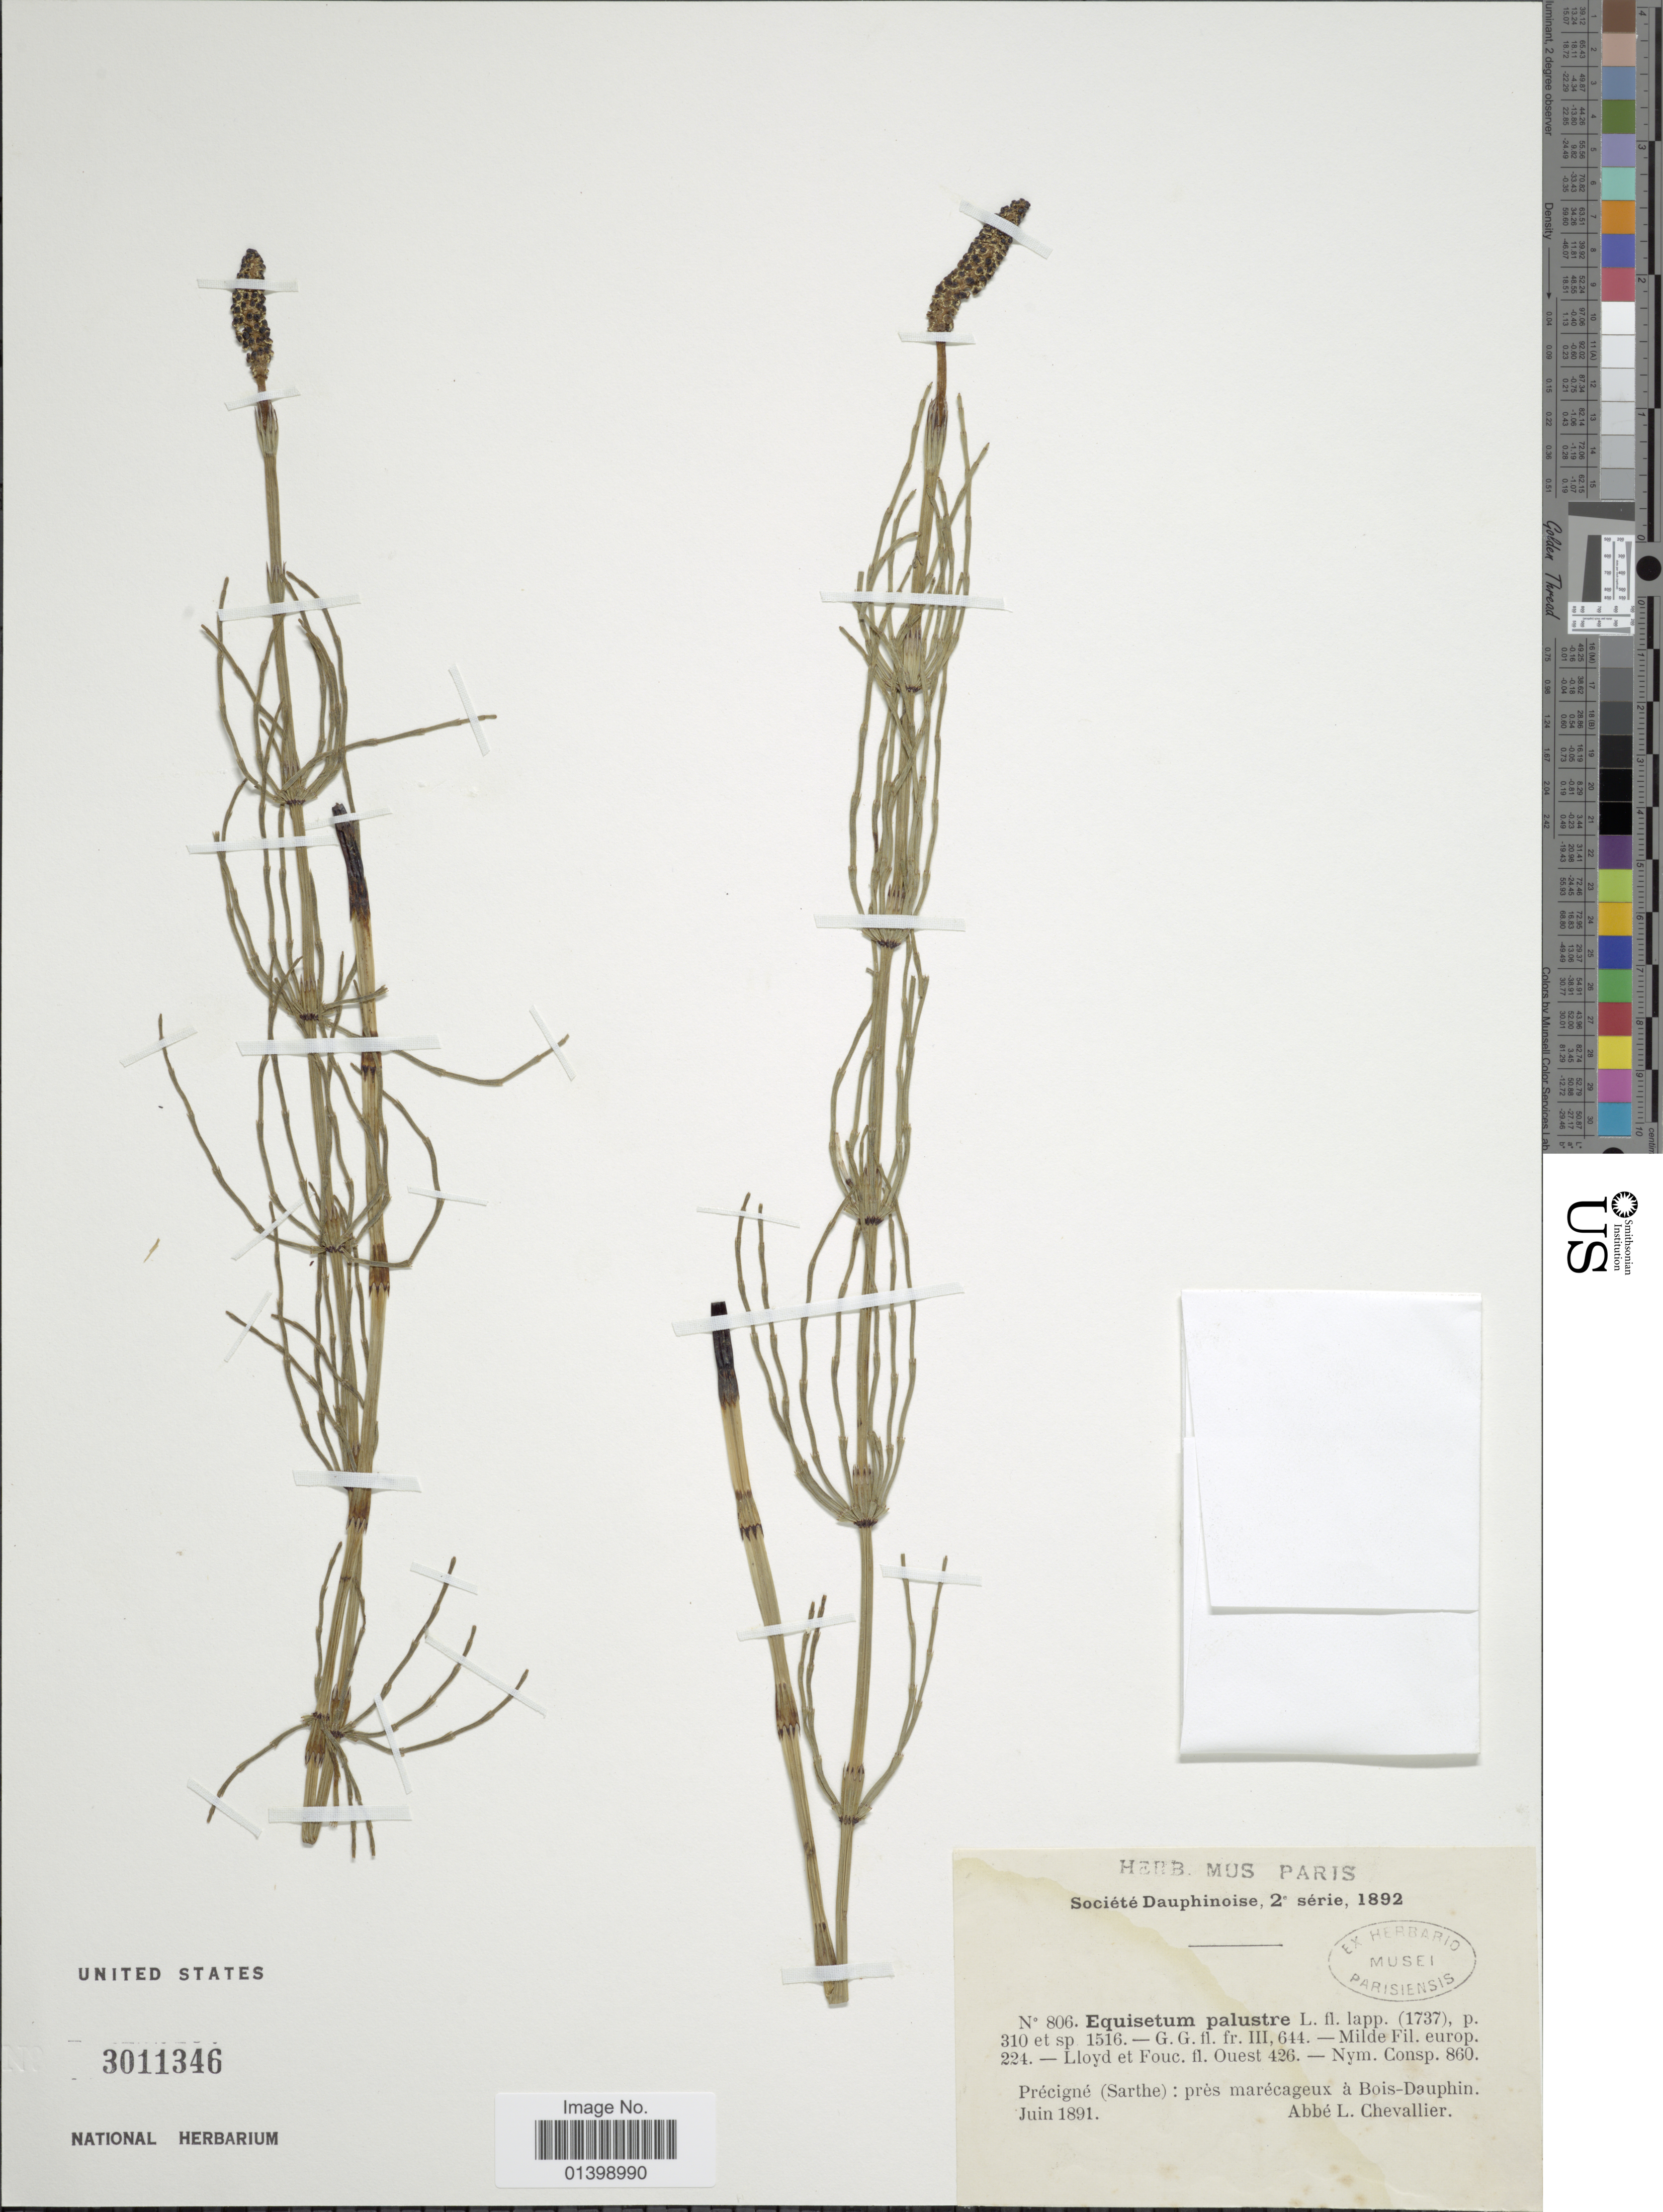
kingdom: Plantae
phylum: Tracheophyta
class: Polypodiopsida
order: Equisetales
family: Equisetaceae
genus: Equisetum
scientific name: Equisetum palustre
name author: L.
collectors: A. Chevalier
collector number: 806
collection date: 1891-06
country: France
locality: Précigné (Sarthe): prés marécageux á Bois-Dauphin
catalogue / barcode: US 3011346